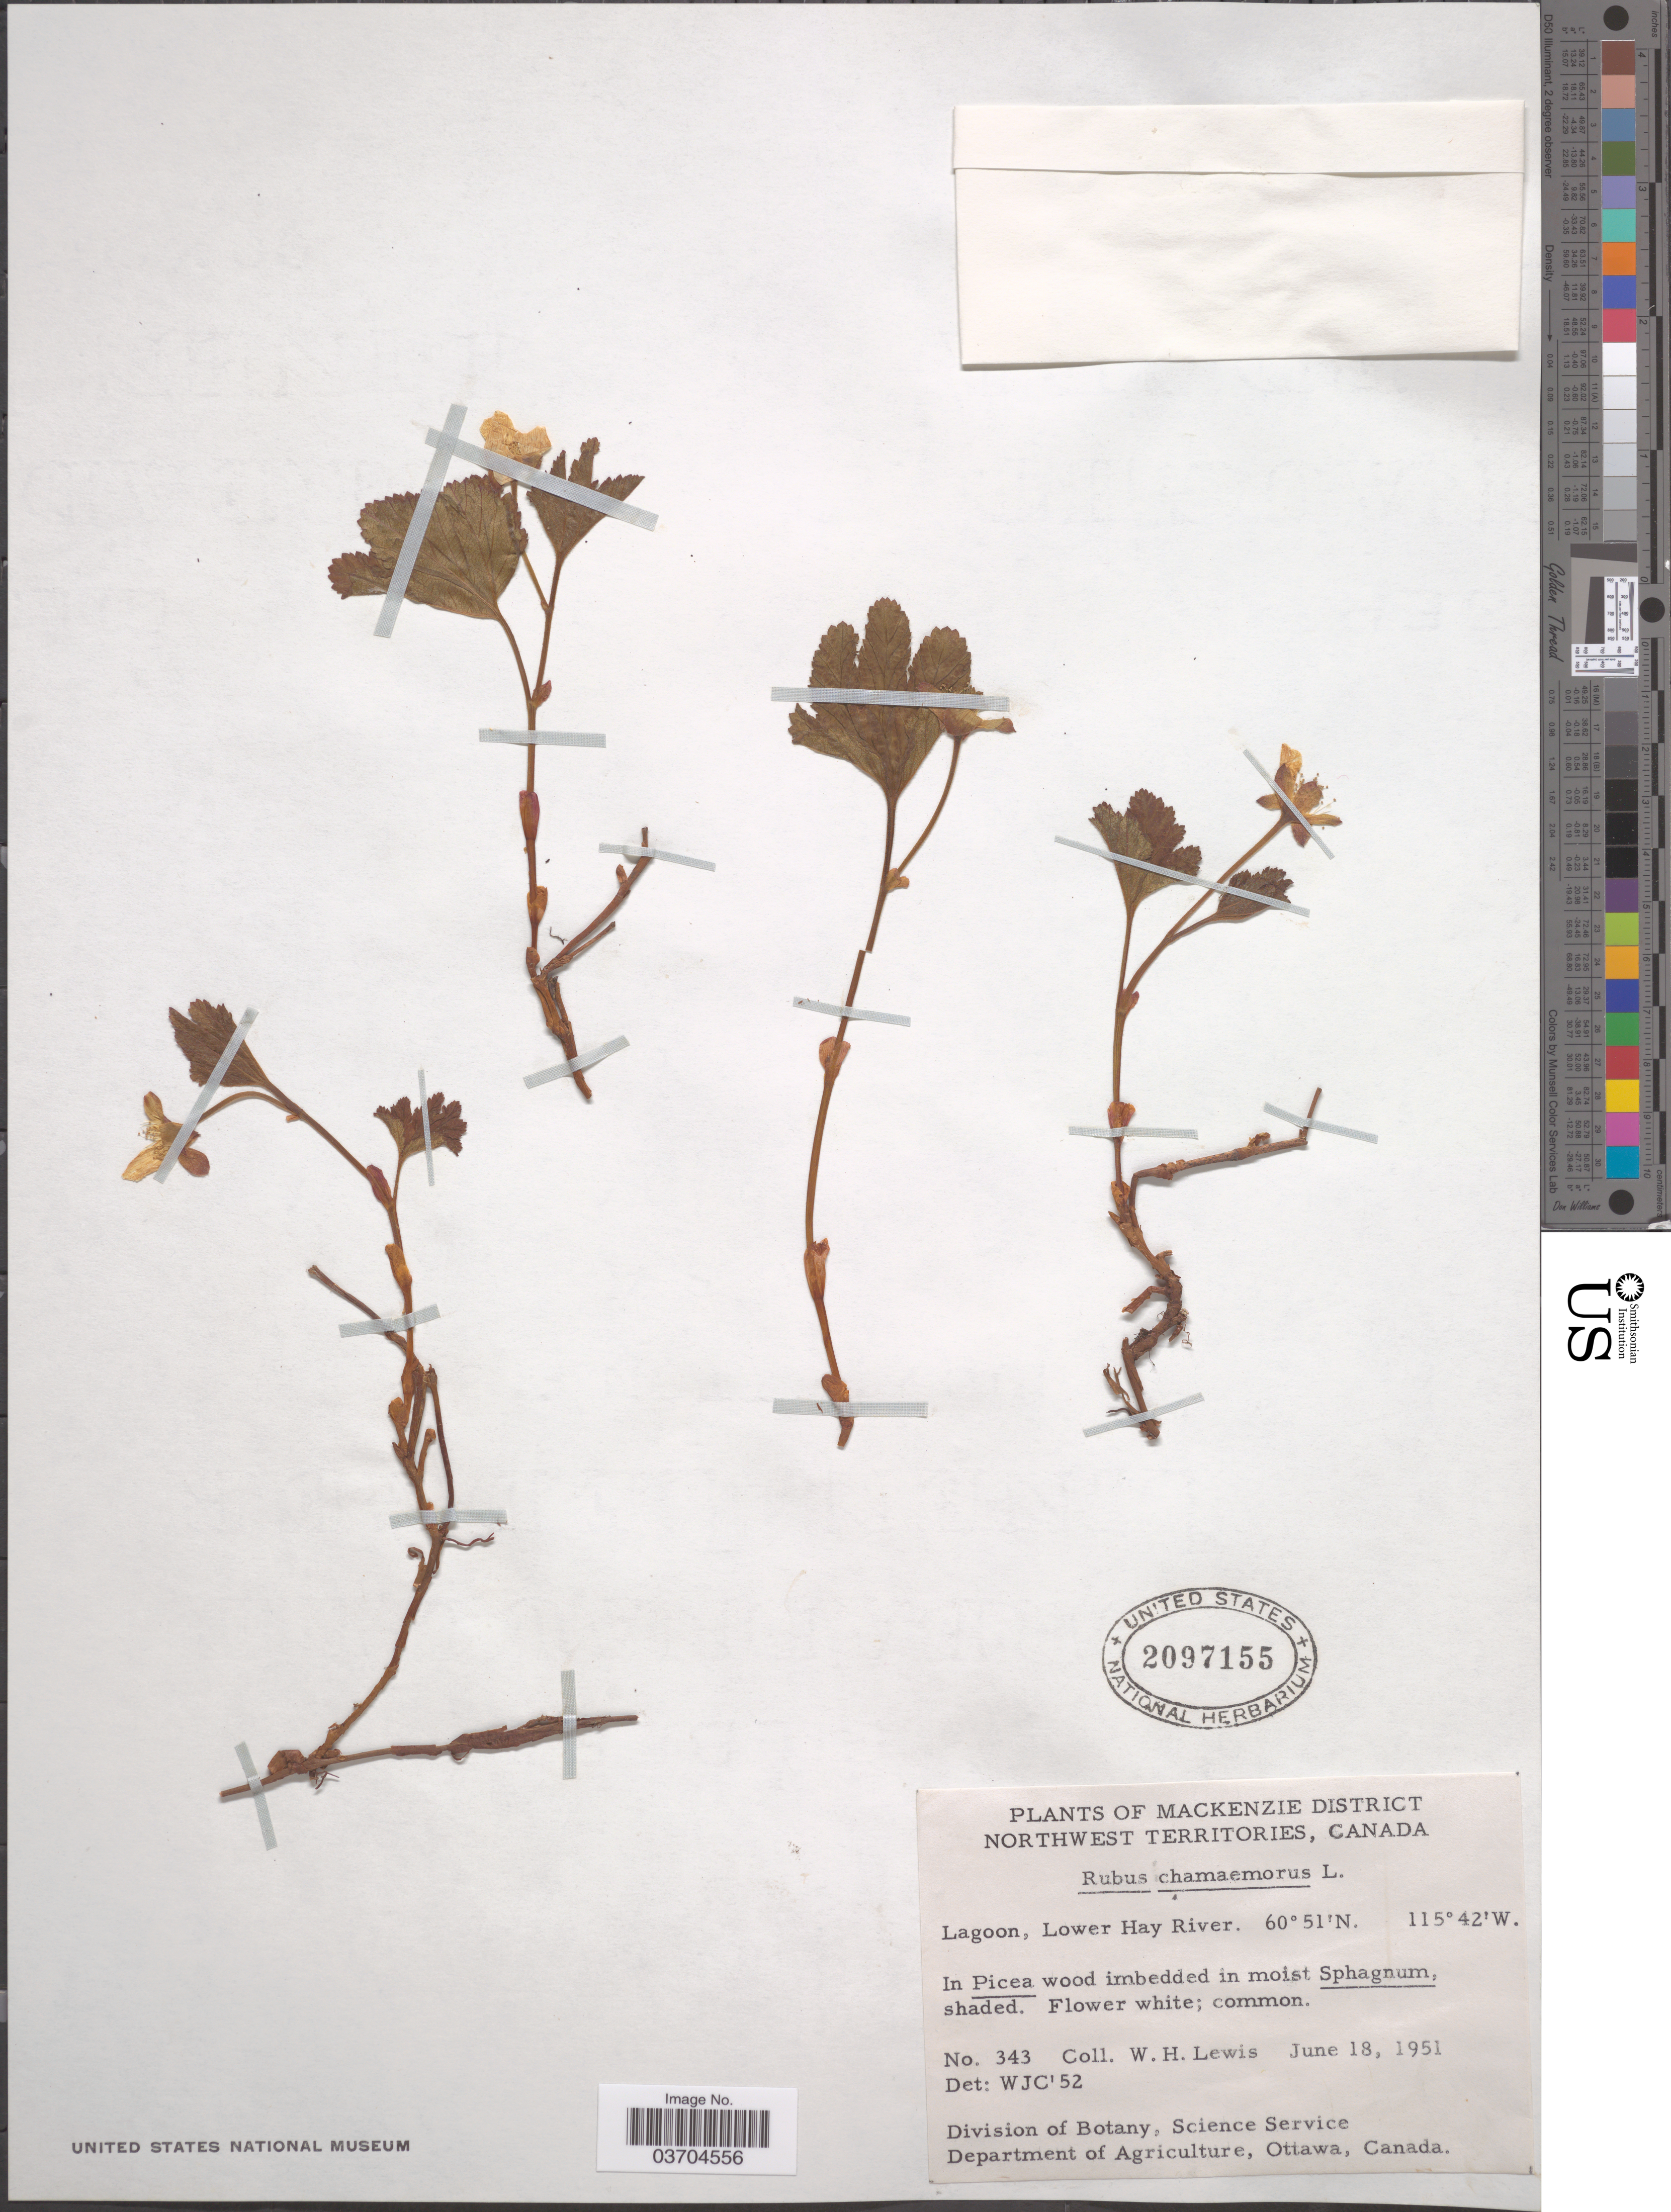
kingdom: Plantae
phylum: Tracheophyta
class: Magnoliopsida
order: Rosales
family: Rosaceae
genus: Rubus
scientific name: Rubus chamaemorus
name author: L.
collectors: W. H. Lewis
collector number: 343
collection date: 1951-06-18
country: Canada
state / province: Northwest Territories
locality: Mackenzie District. Lagoon, Lower Hay River.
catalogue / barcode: US 2097155